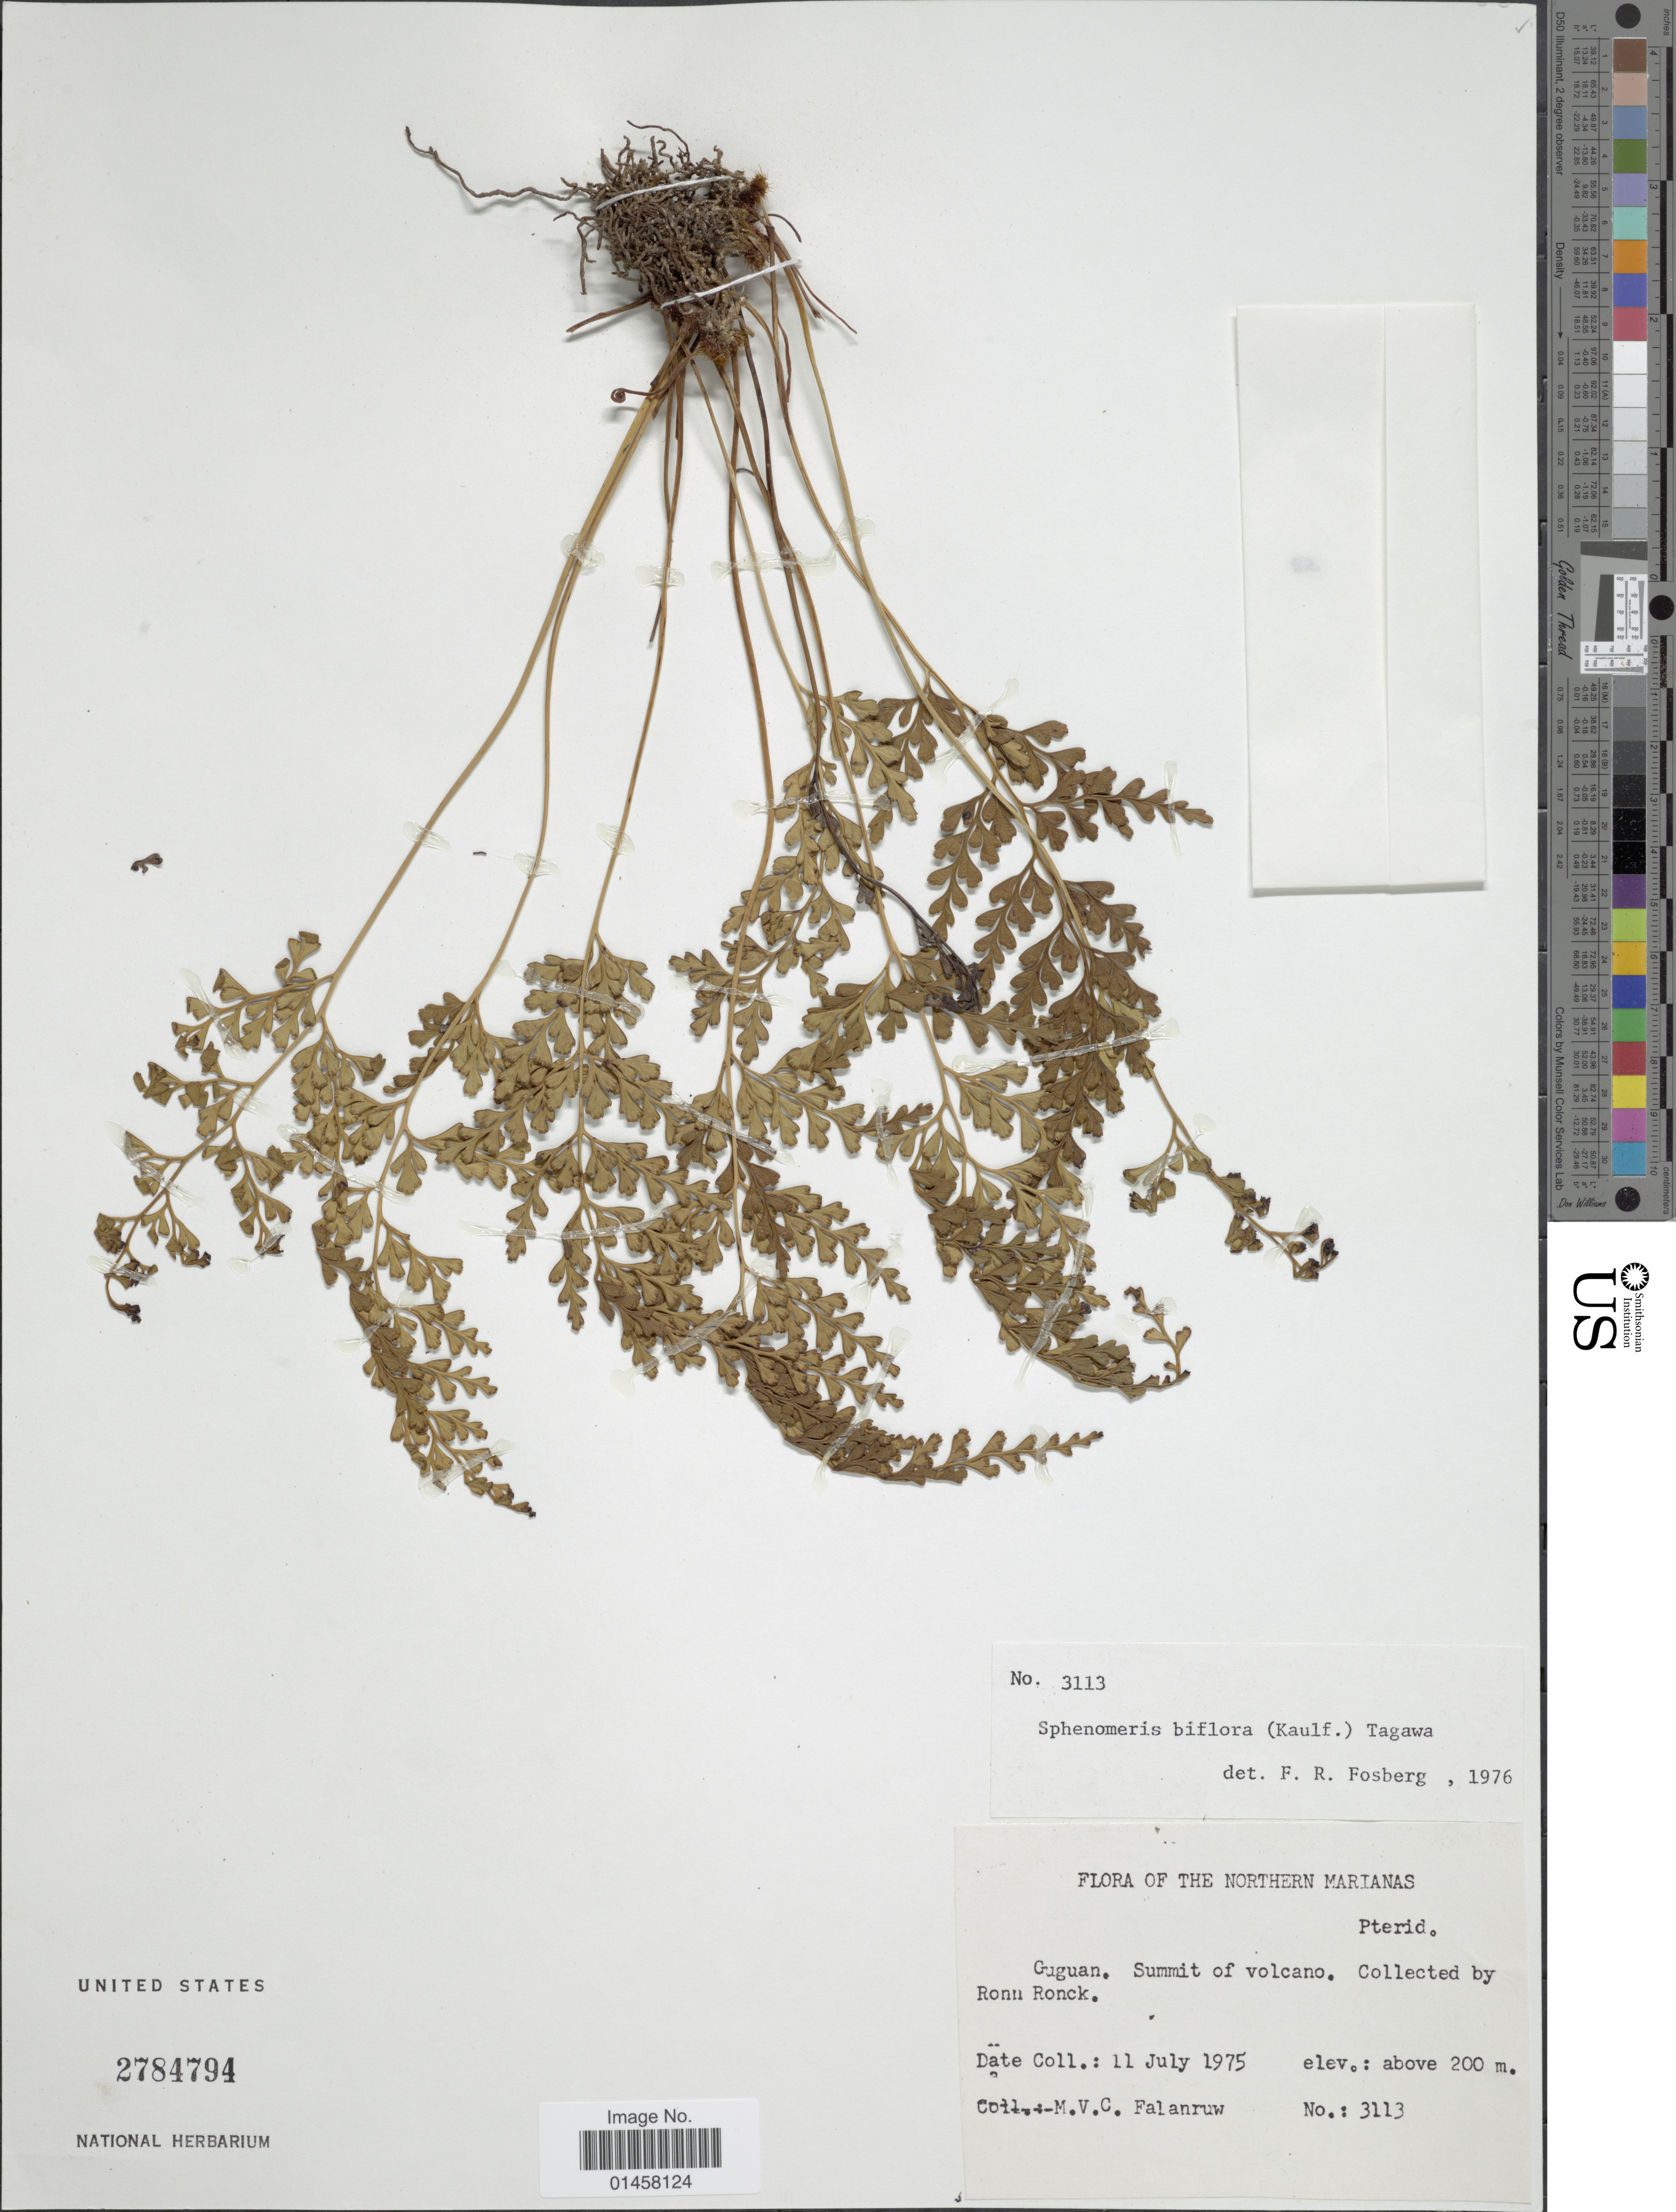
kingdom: Plantae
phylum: Tracheophyta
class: Polypodiopsida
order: Polypodiales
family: Lindsaeaceae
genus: Sphenomeris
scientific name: Sphenomeris biflora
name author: (Kaulf.) Mett.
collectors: M. V. Falanruw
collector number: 3113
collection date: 1975-07-11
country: Northern Mariana Islands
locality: Guguan, Summit of volcano, by Ronn Ronck, Northern marianas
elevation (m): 200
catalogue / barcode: US 2784794